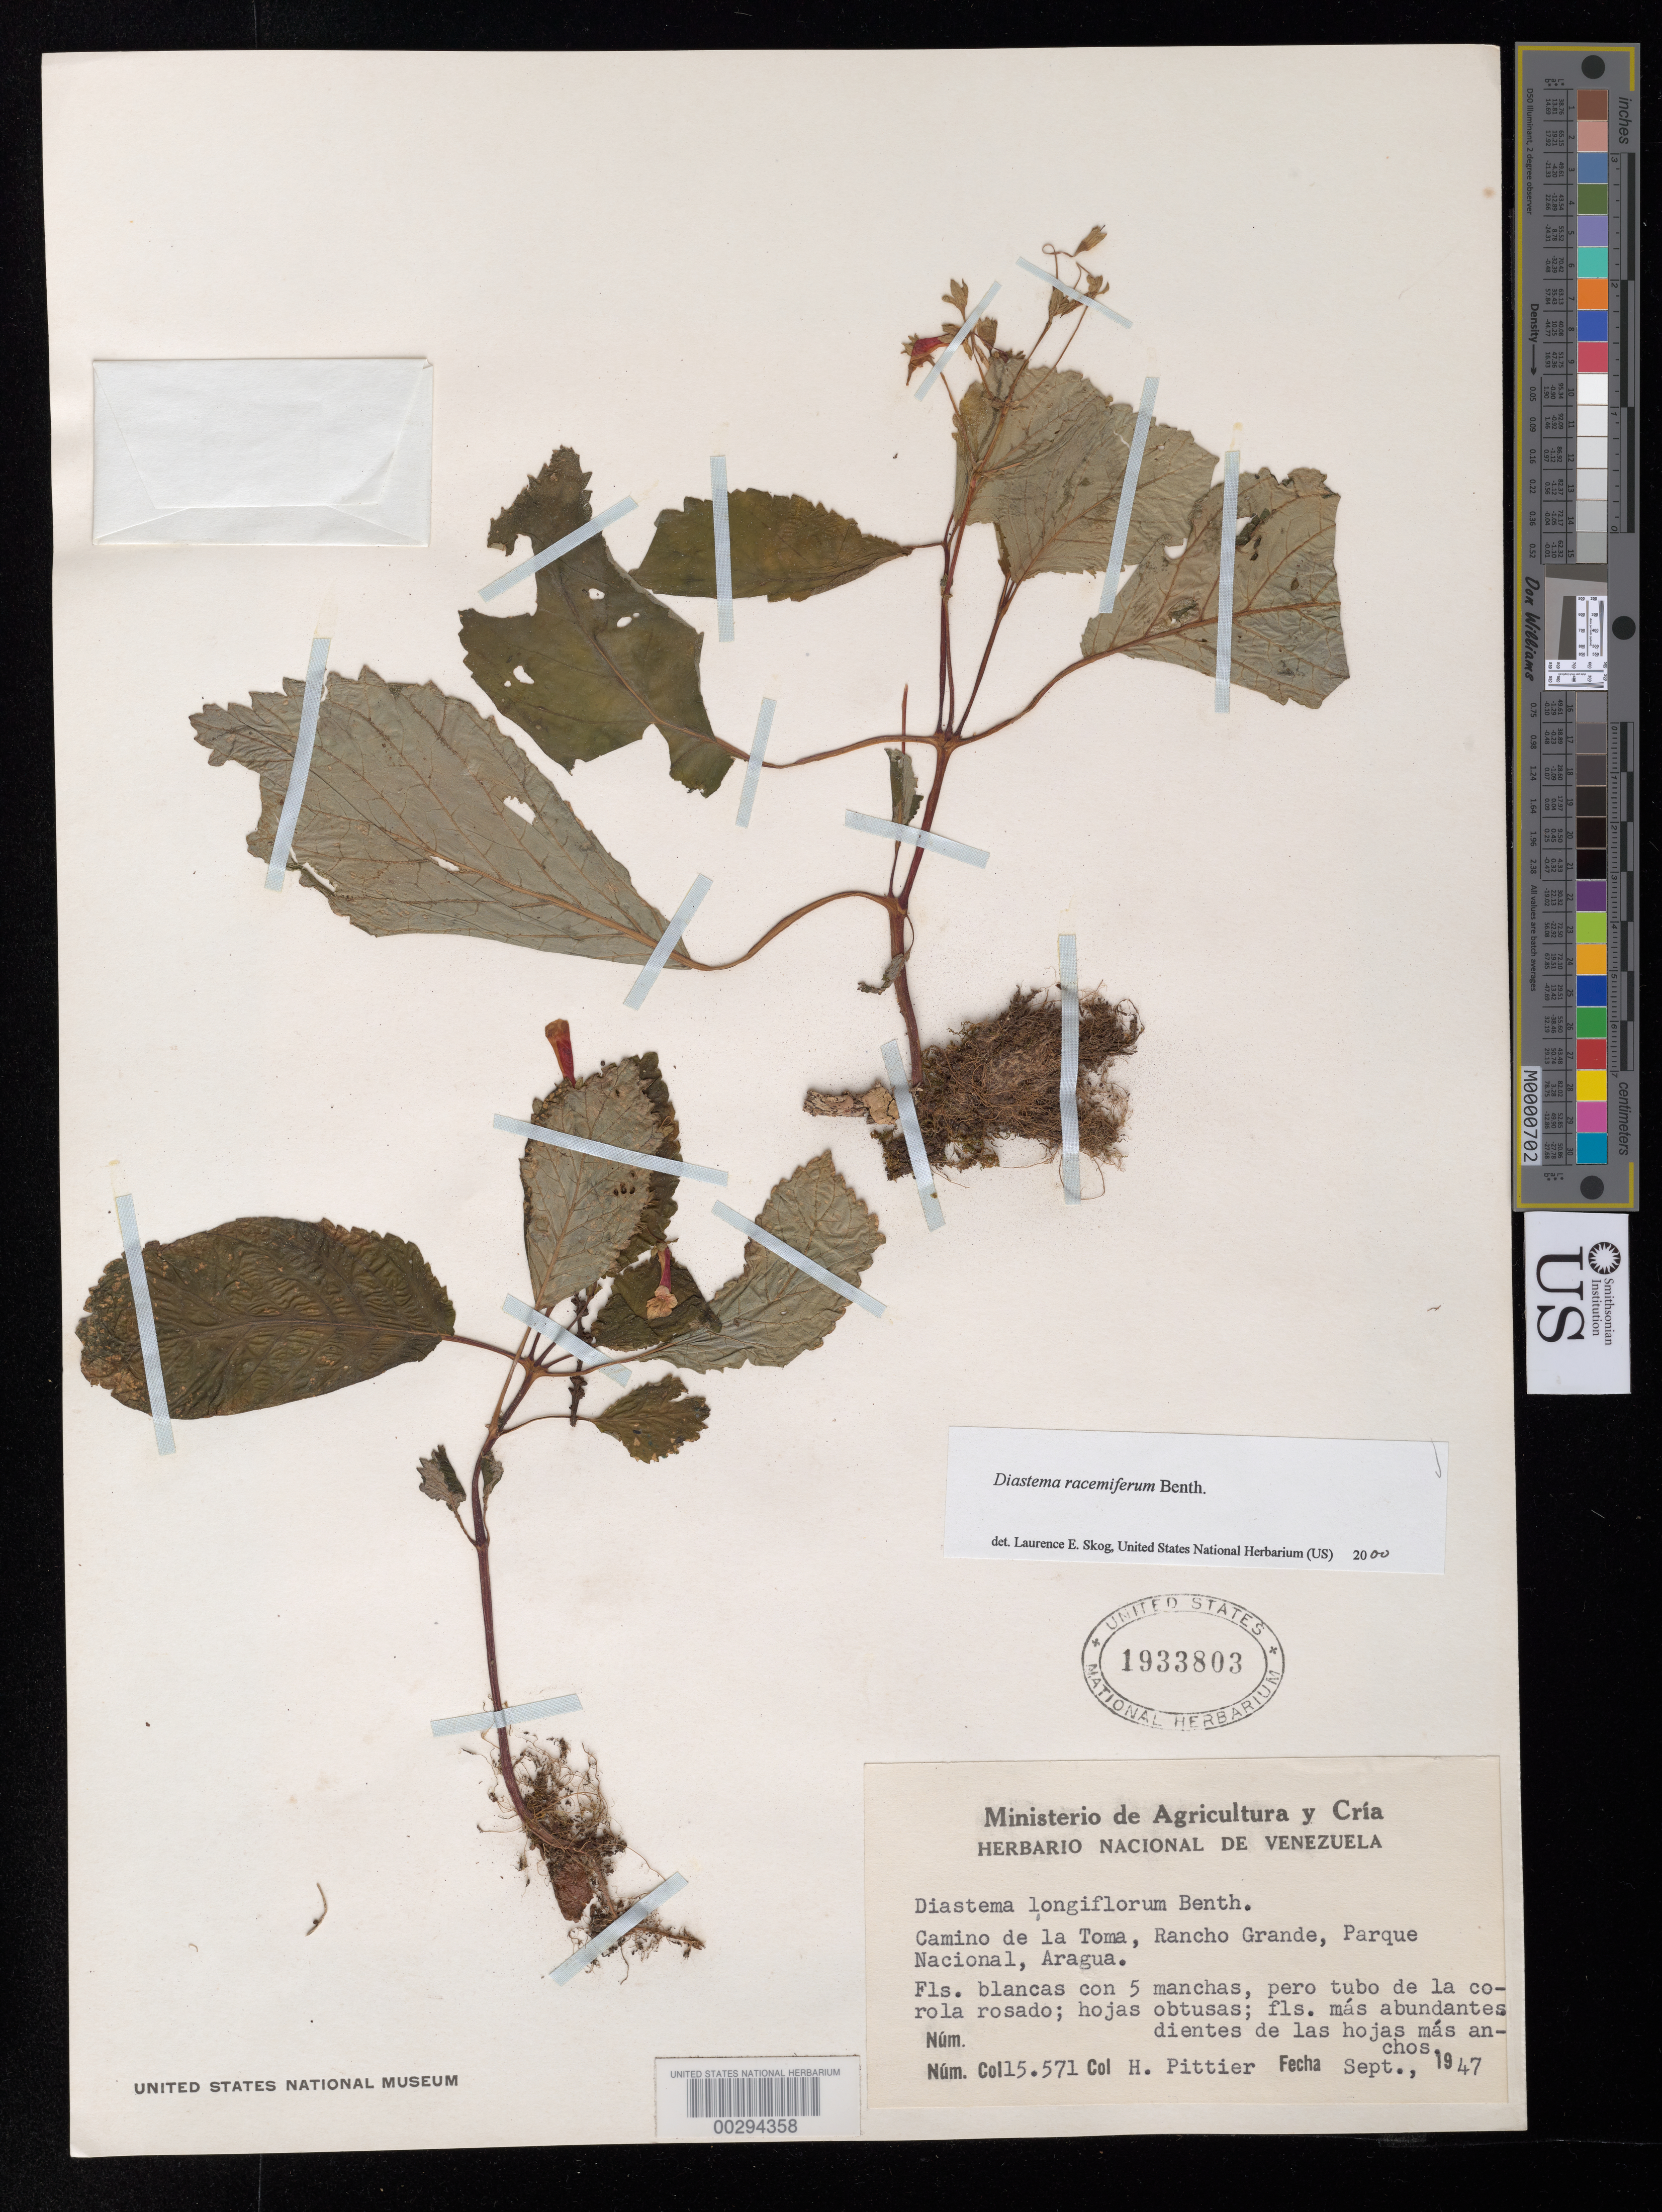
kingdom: Plantae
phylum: Tracheophyta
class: Magnoliopsida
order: Lamiales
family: Gesneriaceae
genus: Diastema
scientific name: Diastema racemiferum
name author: Benth.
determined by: Skog, Laurence E.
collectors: H. F. Pittier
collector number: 15571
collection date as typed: Sep 1947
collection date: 1947-09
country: Venezuela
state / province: Aragua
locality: Camino de la Toma, Rancho Grande, Parque Nacional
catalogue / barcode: US 1933803